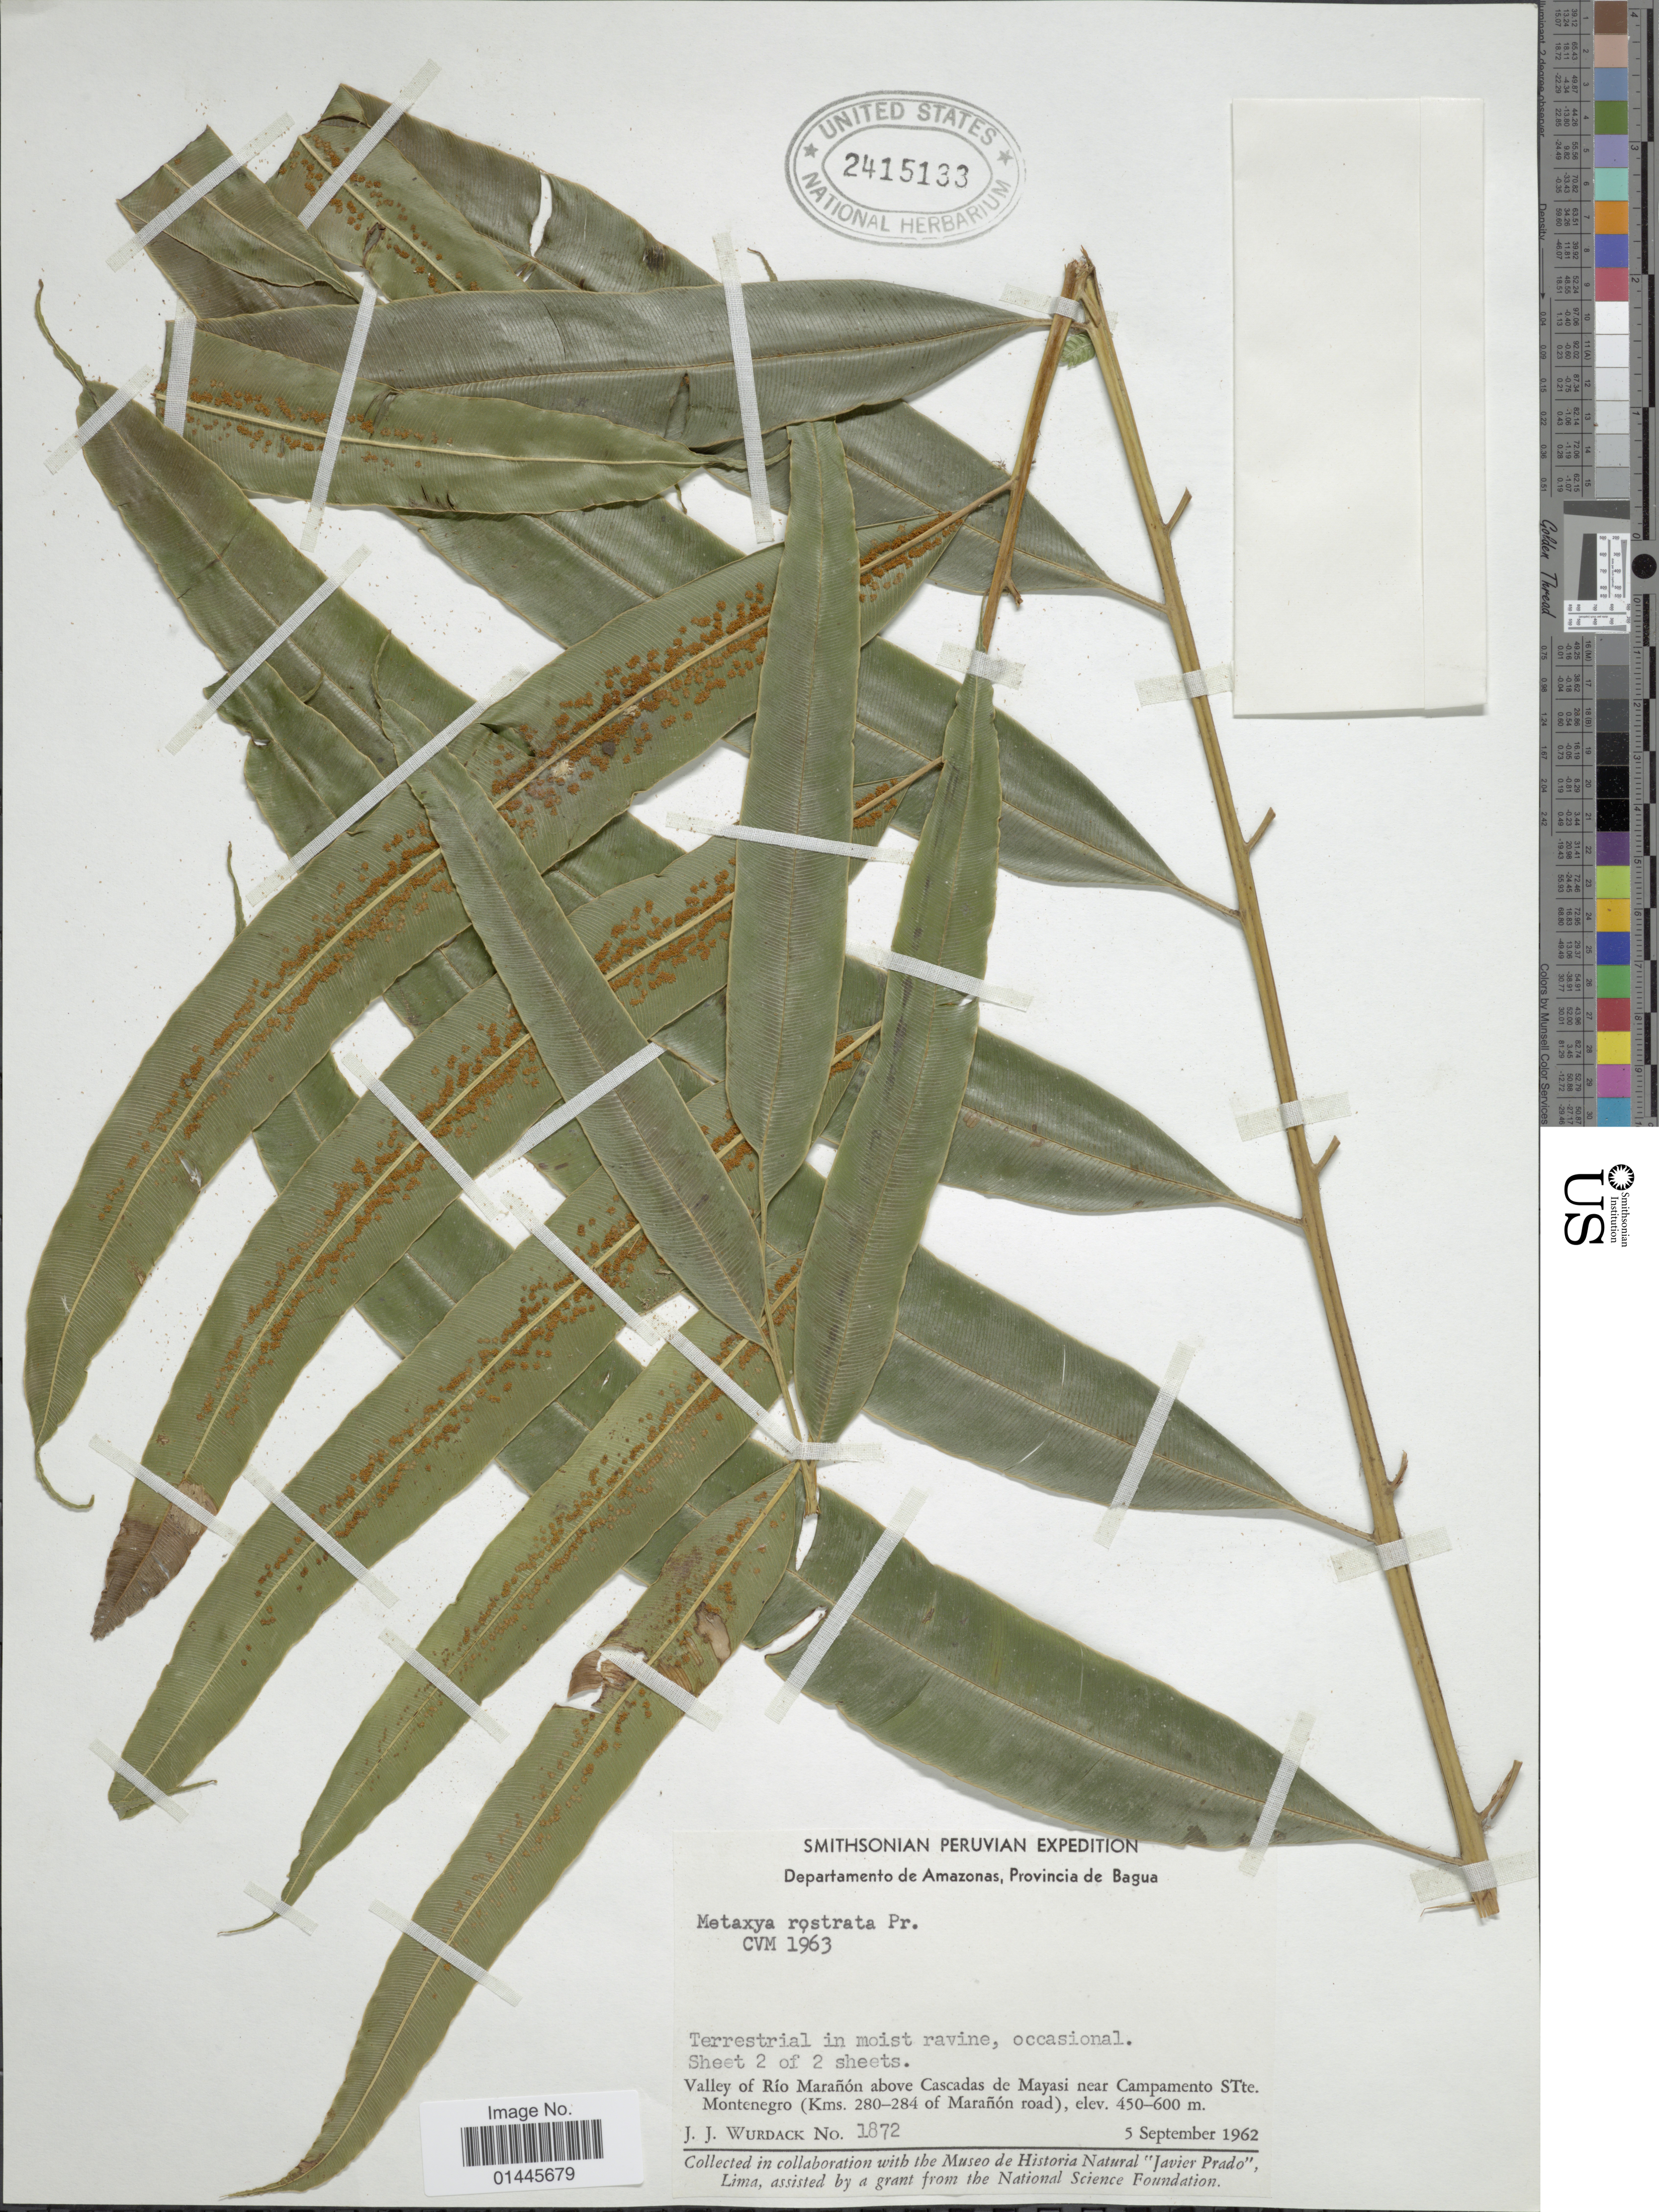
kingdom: Plantae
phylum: Tracheophyta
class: Polypodiopsida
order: Cyatheales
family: Metaxyaceae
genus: Metaxya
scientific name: Metaxya rostrata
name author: (Kunth) C. Presl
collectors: J. J. Wurdack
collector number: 1872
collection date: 1962-09-05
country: Peru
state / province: Amazonas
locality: Provincia de Bagua, Valley of Rio Maranon above Cascadas de Mayasi near Campamento STte. Montenegro (Kms. 280-284 of Maranon road).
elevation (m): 450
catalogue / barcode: US 2415133